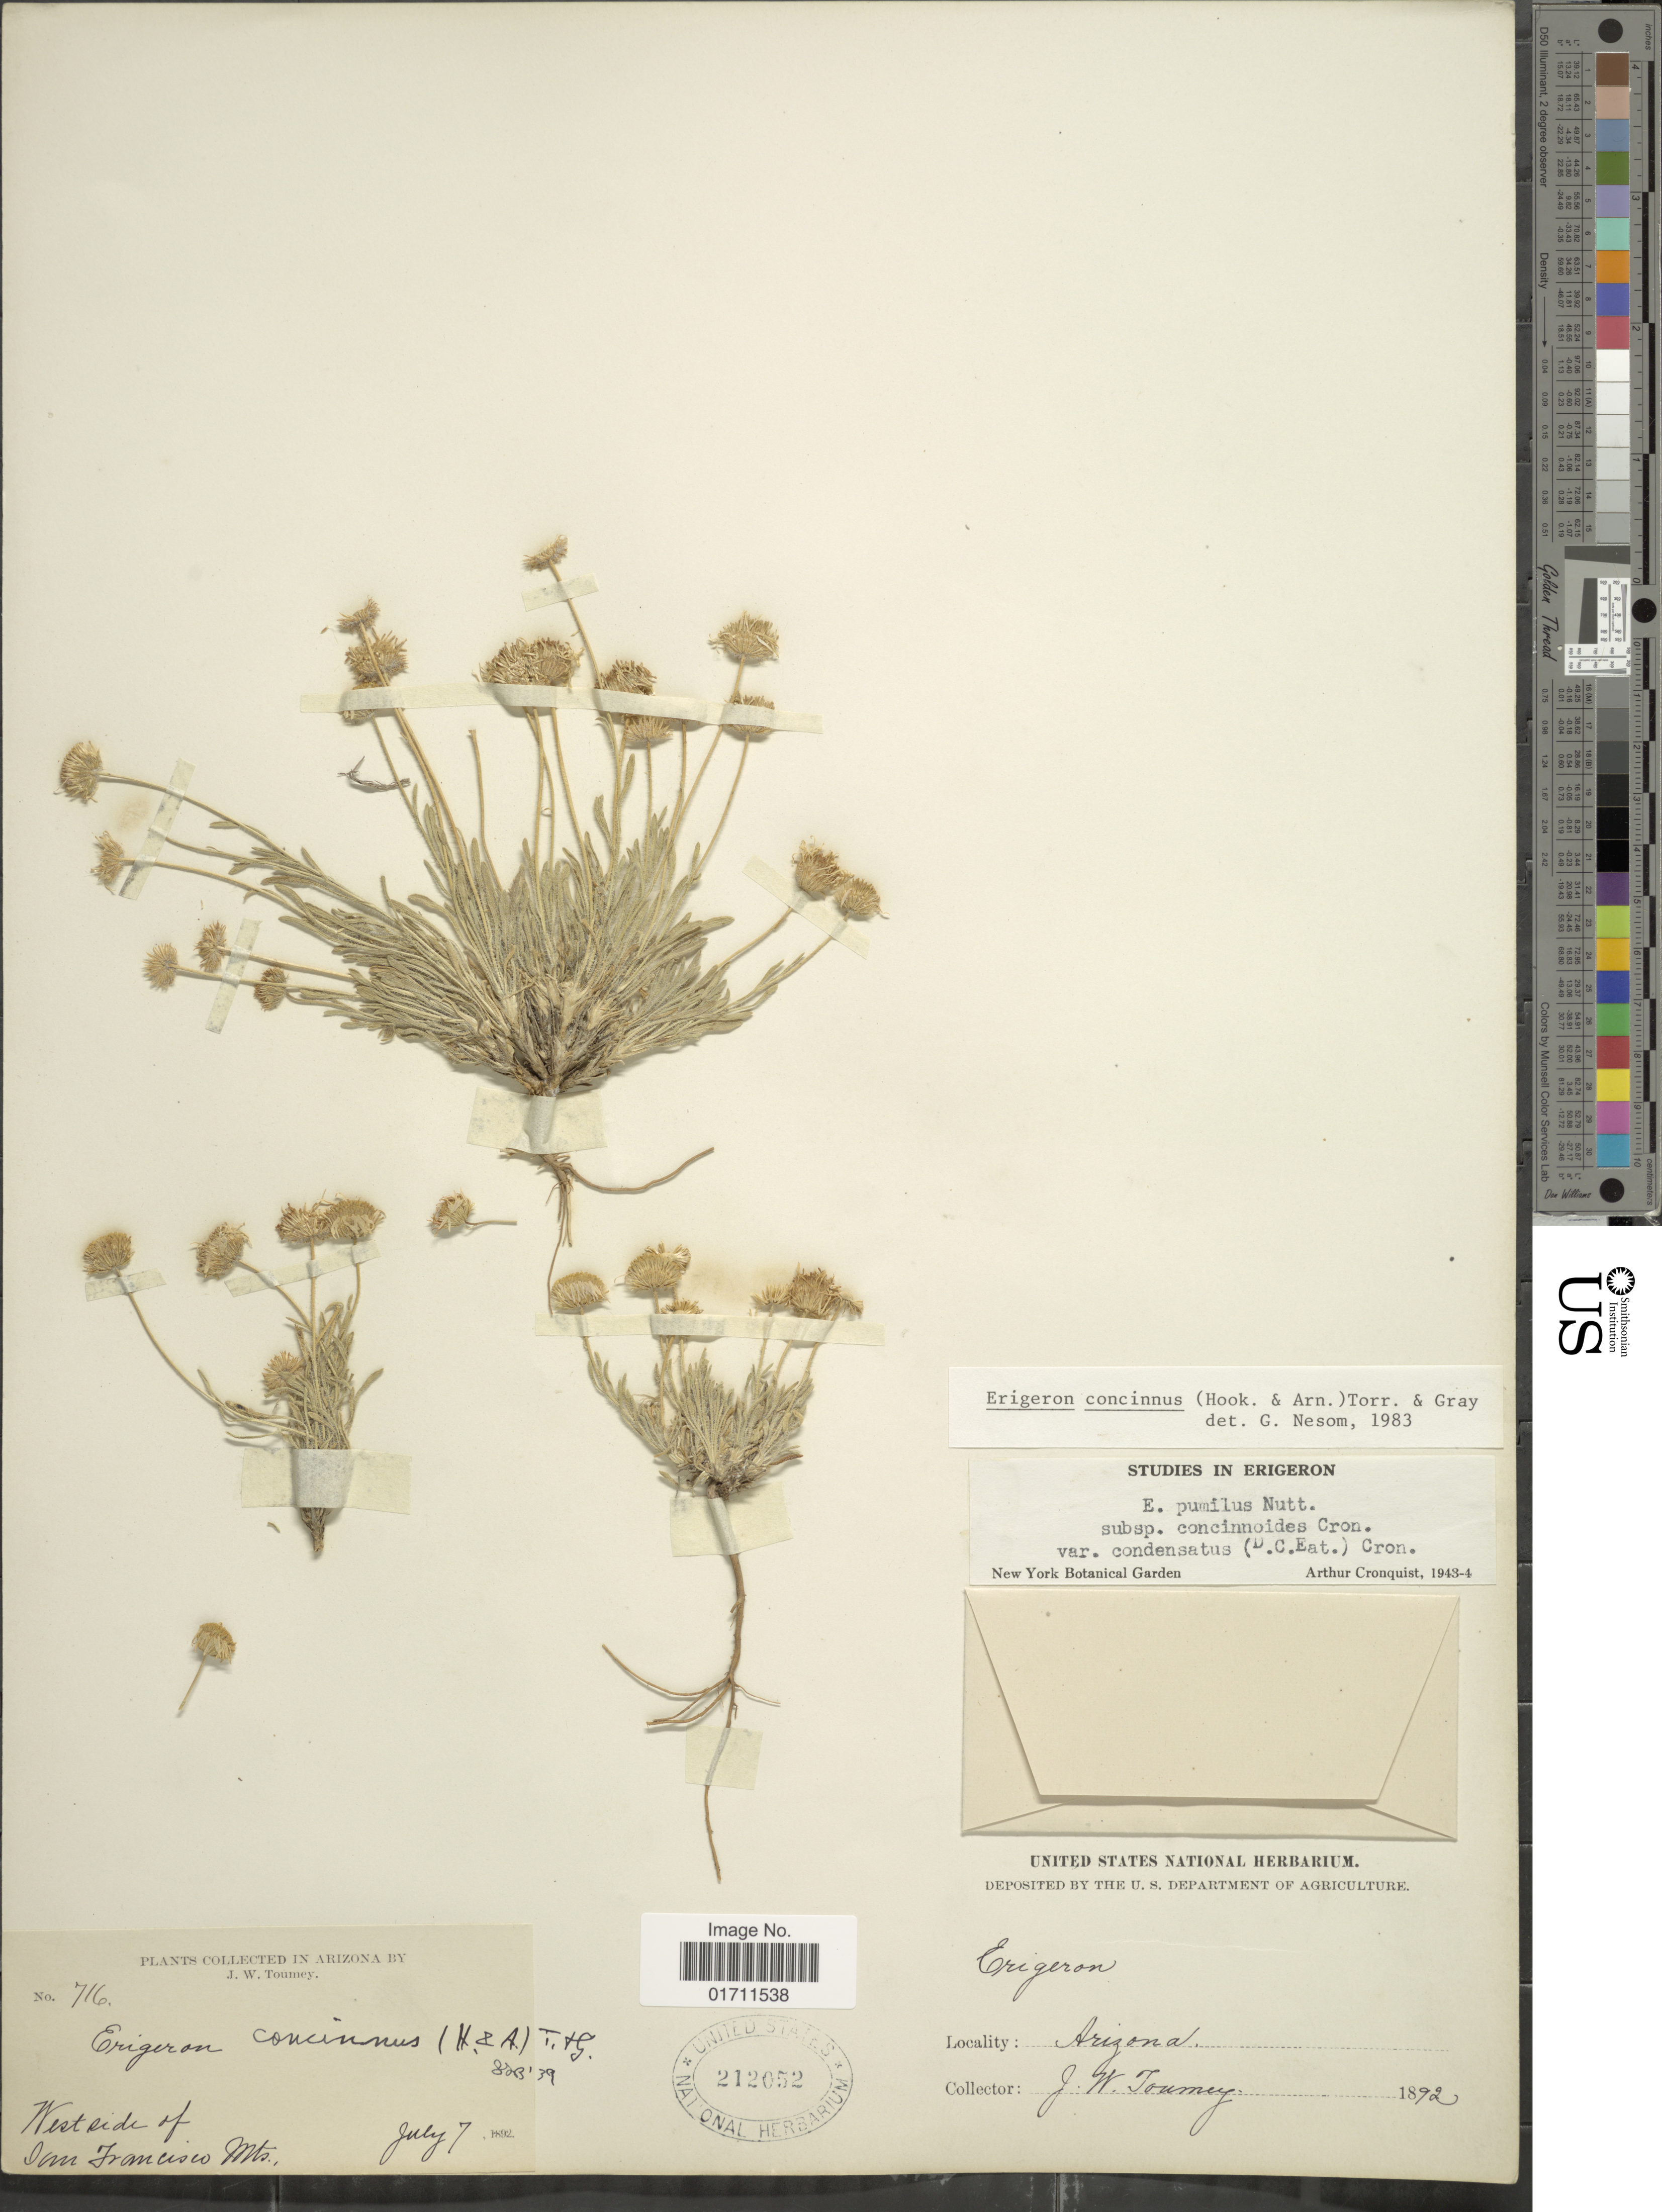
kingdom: Plantae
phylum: Tracheophyta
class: Magnoliopsida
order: Asterales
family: Asteraceae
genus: Erigeron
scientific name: Erigeron concinnus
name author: (Hook. & Arn.) Torr. & A. Gray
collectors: J. Tourney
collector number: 716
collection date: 1892-07-07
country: United States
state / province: Arizona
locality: West side of San Francisco Mts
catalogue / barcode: US 212052